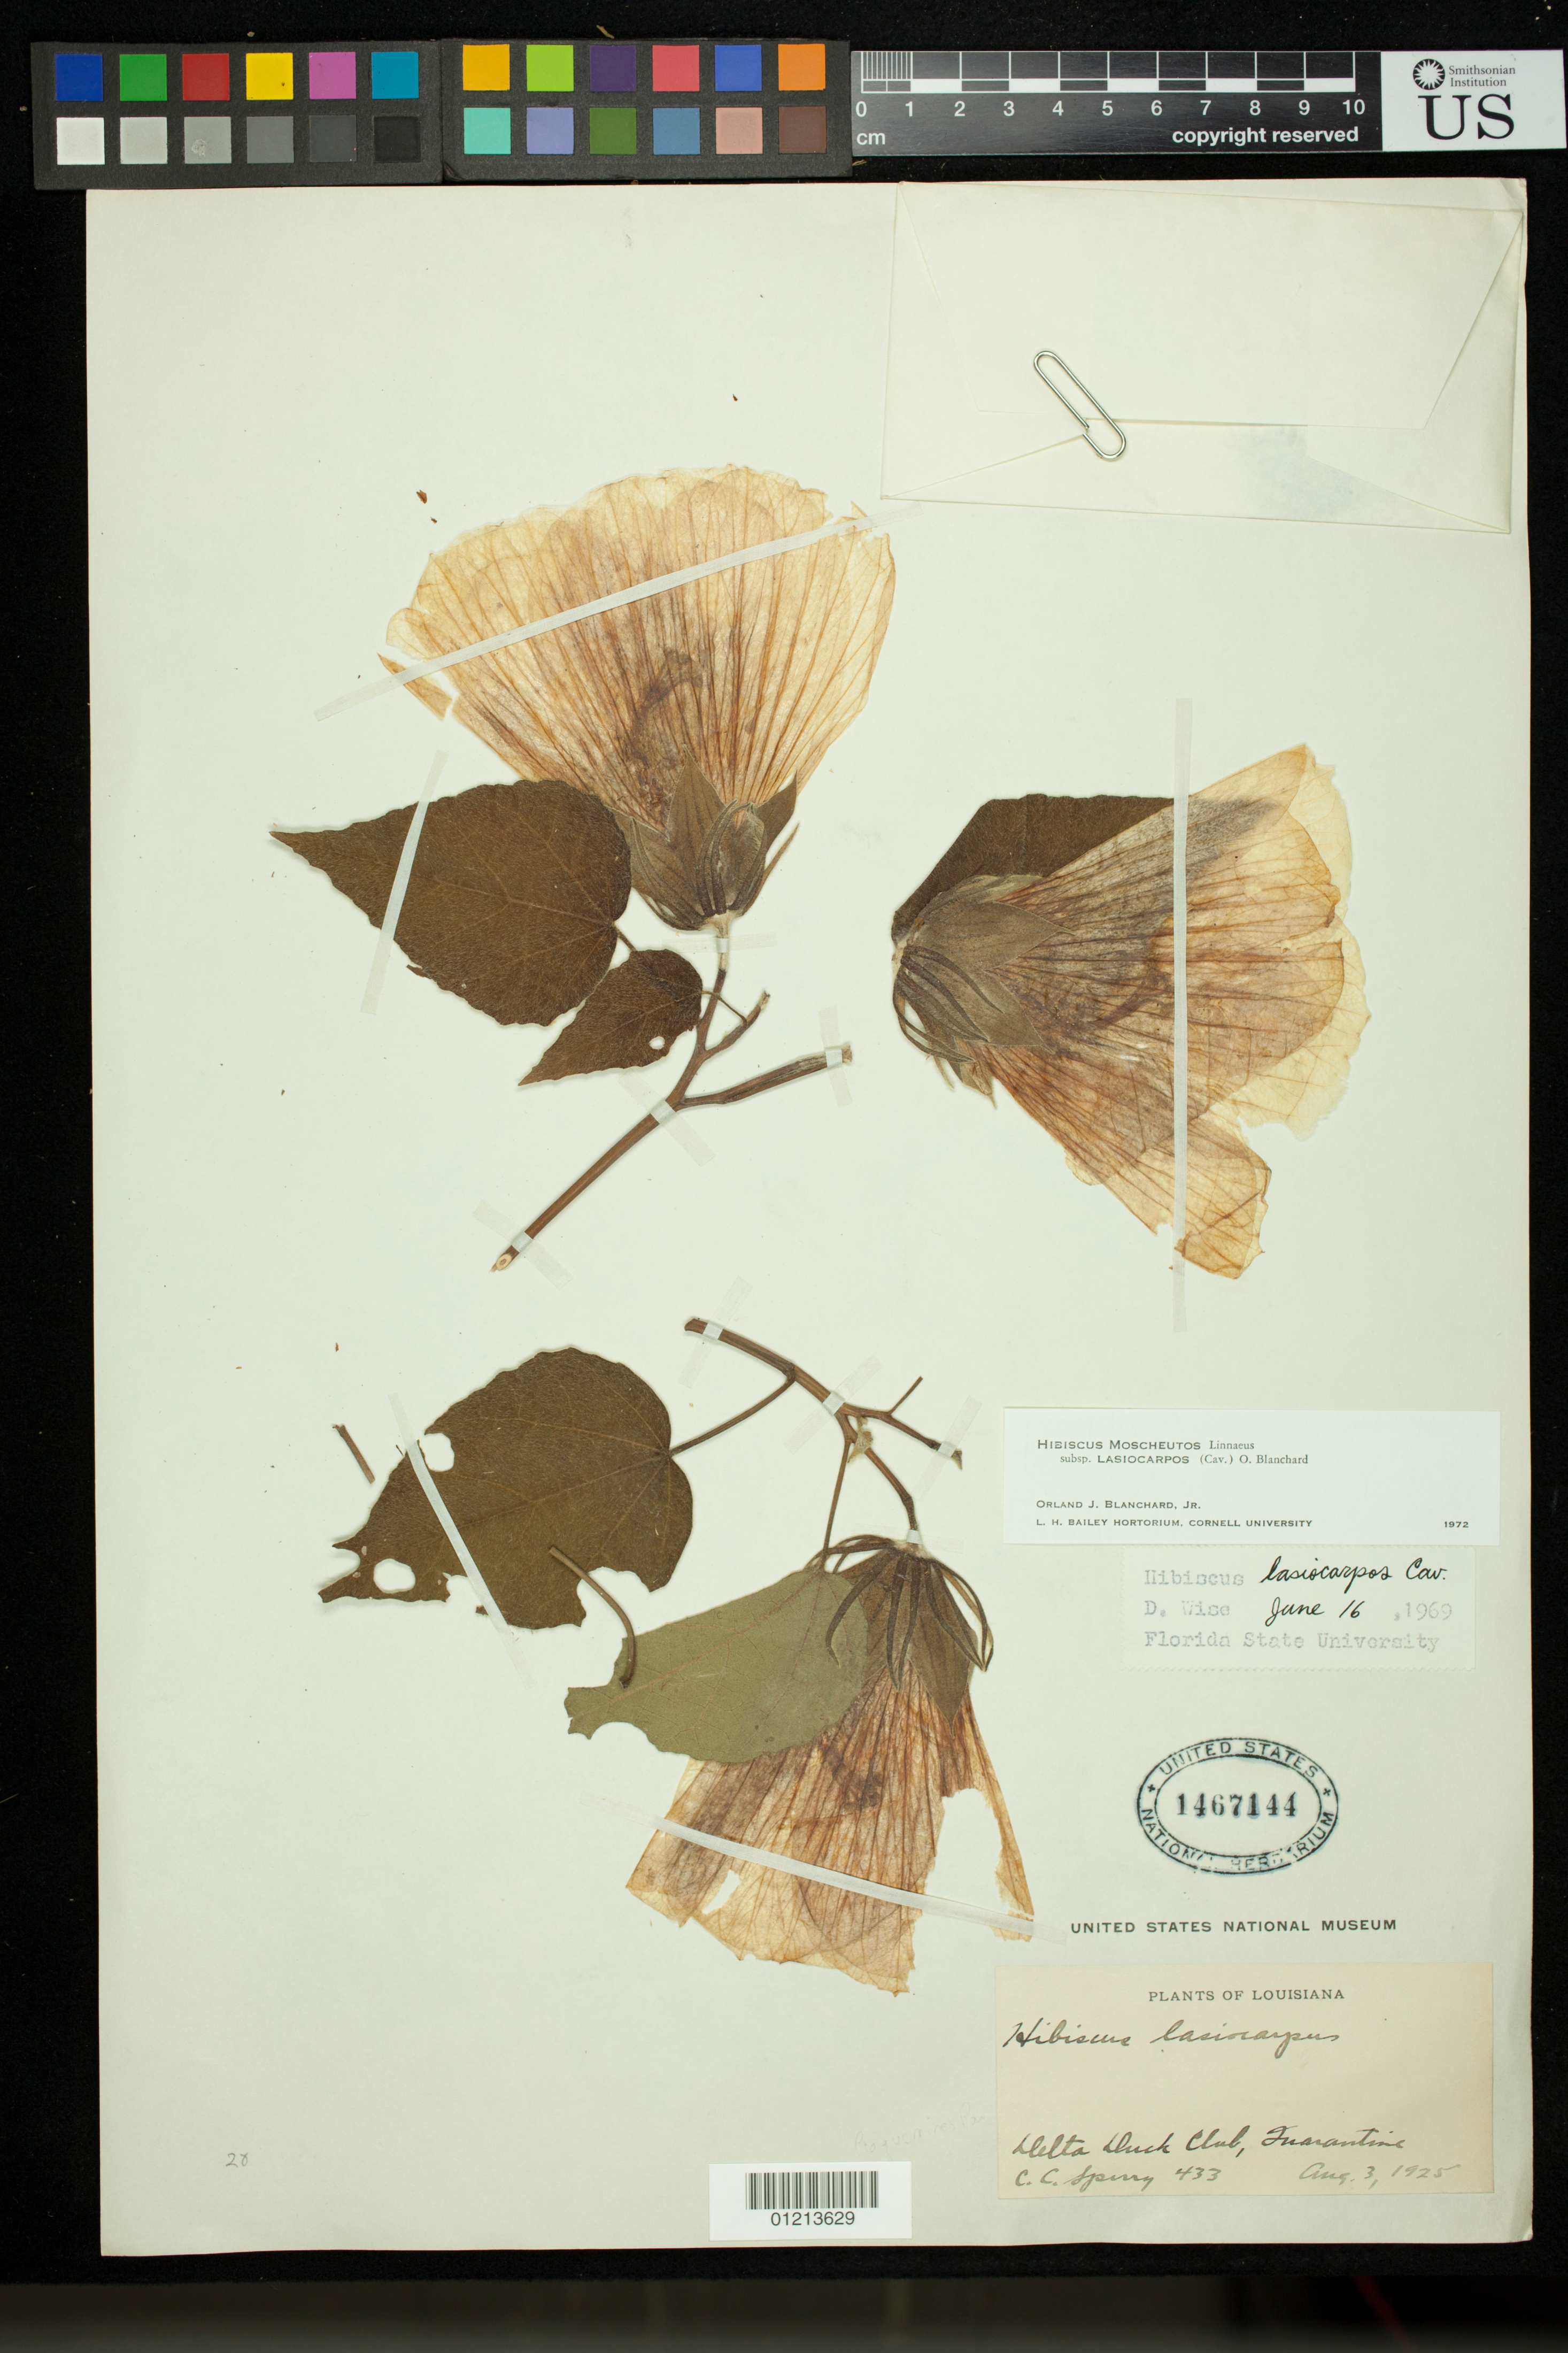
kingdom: Plantae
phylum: Tracheophyta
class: Magnoliopsida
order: Malvales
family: Malvaceae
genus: Hibiscus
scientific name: Hibiscus moscheutos subsp. lasiocarpos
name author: (Cav.) O.J. Blanch.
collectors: C. C. Sperry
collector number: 433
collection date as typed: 08 Mar 1925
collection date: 1925-03-08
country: United States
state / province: Louisiana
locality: Delta Duck Club, Quarantine.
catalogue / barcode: US 1467144